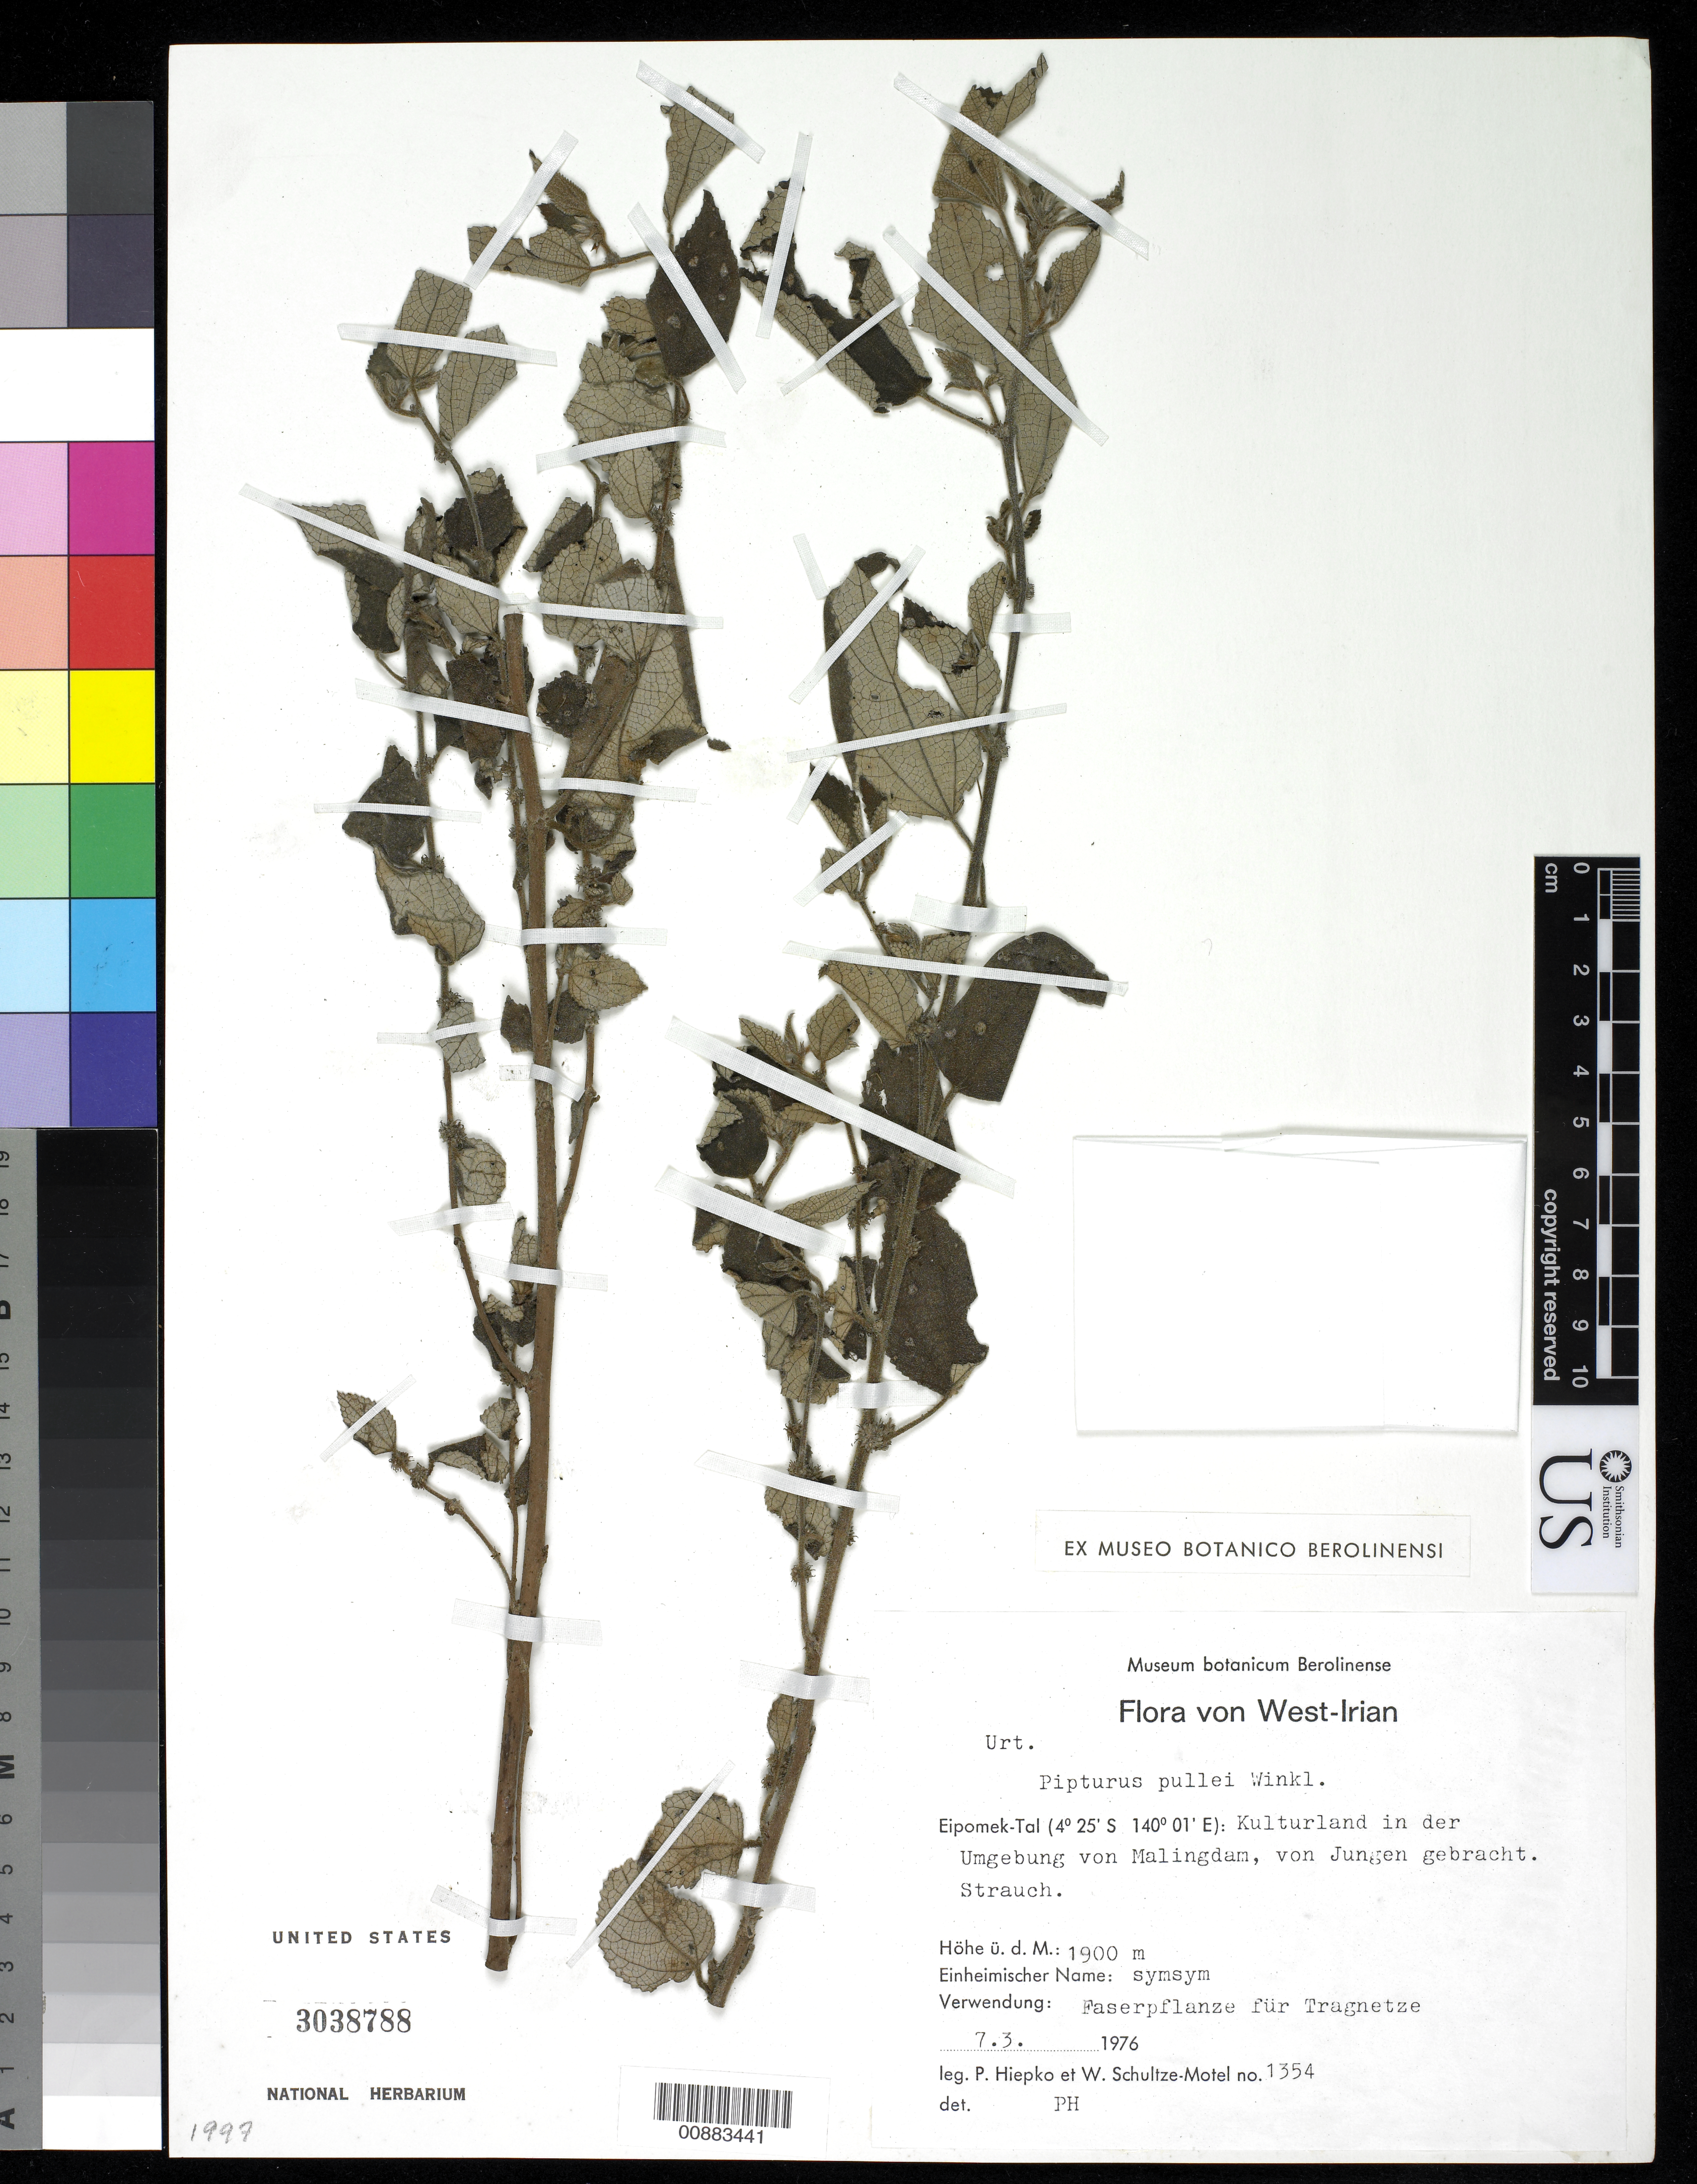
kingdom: Plantae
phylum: Tracheophyta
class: Magnoliopsida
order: Rosales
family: Urticaceae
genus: Pipturus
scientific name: Pipturus pullei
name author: H.J.P. Winkl.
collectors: P. H. Hiepko & W. Schultze-Motel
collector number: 1354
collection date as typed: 03 Jul 1976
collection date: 1976-07-03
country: Papua New Guinea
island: New Guinea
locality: Kulturland in der Umgebung von Malingdam, von Jungen gebracht. Strauch. Sepik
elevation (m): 1900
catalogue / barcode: US 3038788